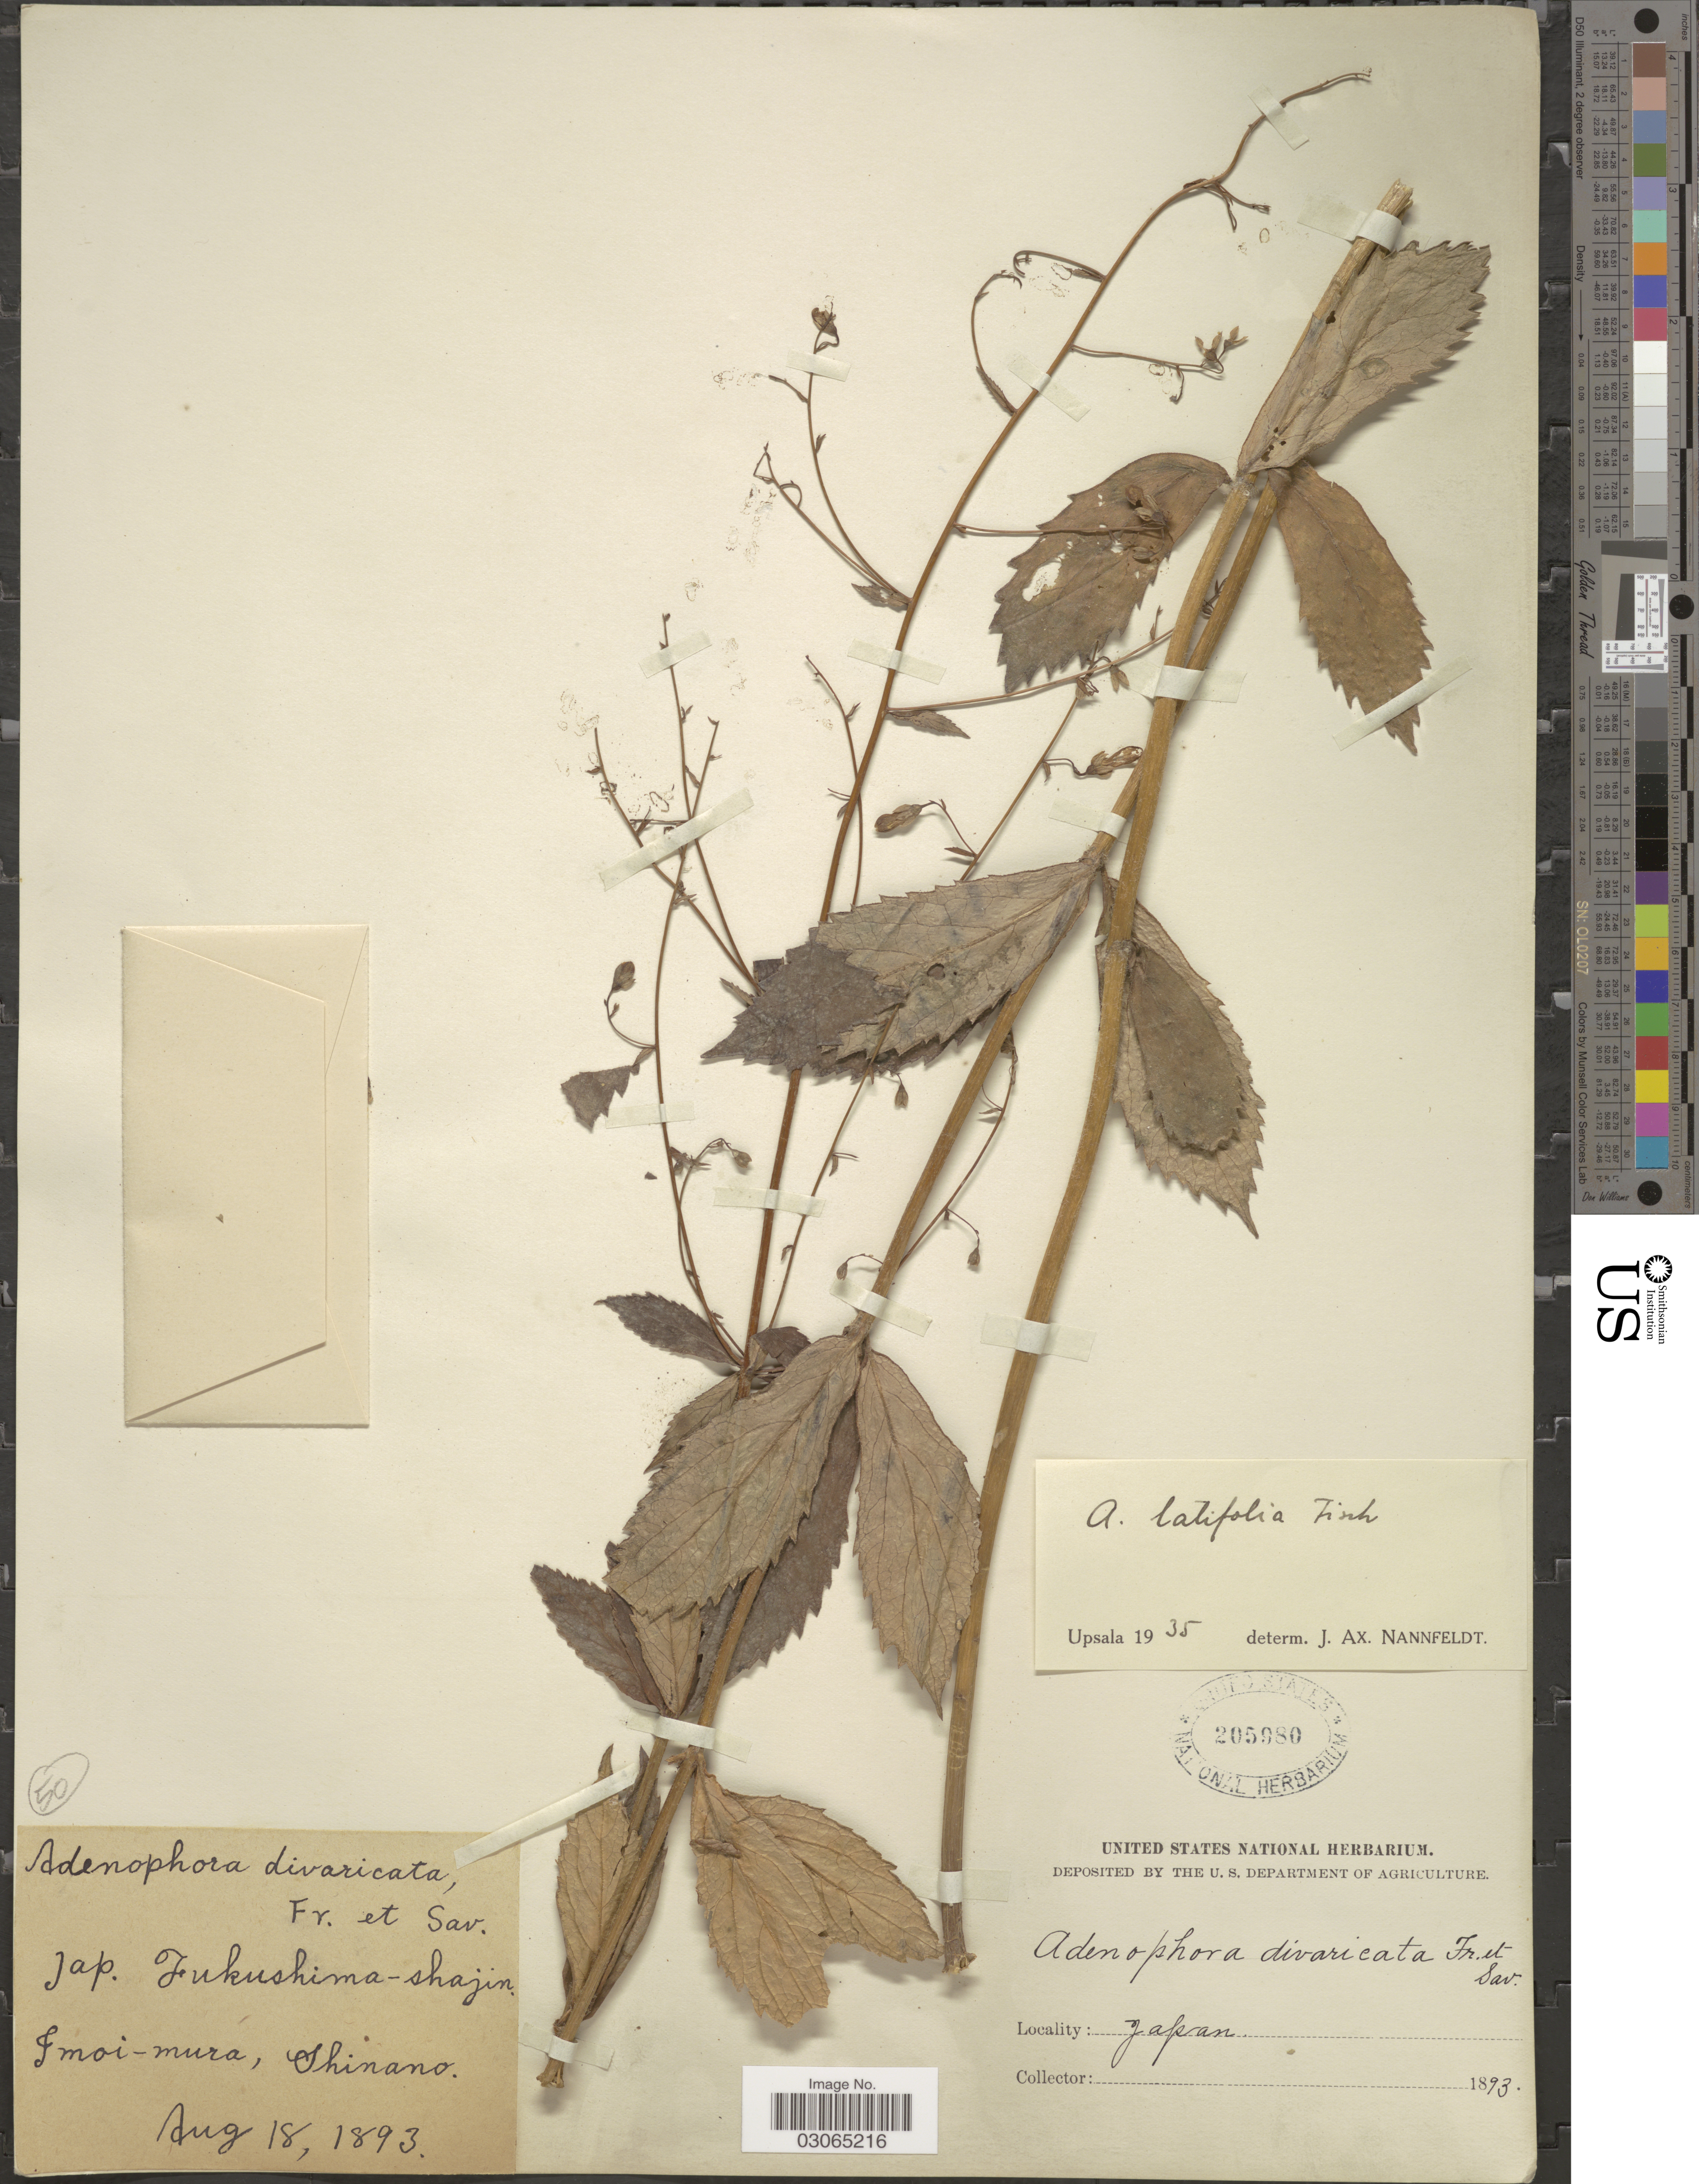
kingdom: Plantae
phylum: Tracheophyta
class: Magnoliopsida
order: Asterales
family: Campanulaceae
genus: Adenophora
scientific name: Adenophora latifolia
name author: Fisch.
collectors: ex herb. United States National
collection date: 1893-07-18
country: Japan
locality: Imoi-mura, Shimano.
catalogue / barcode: US 205980